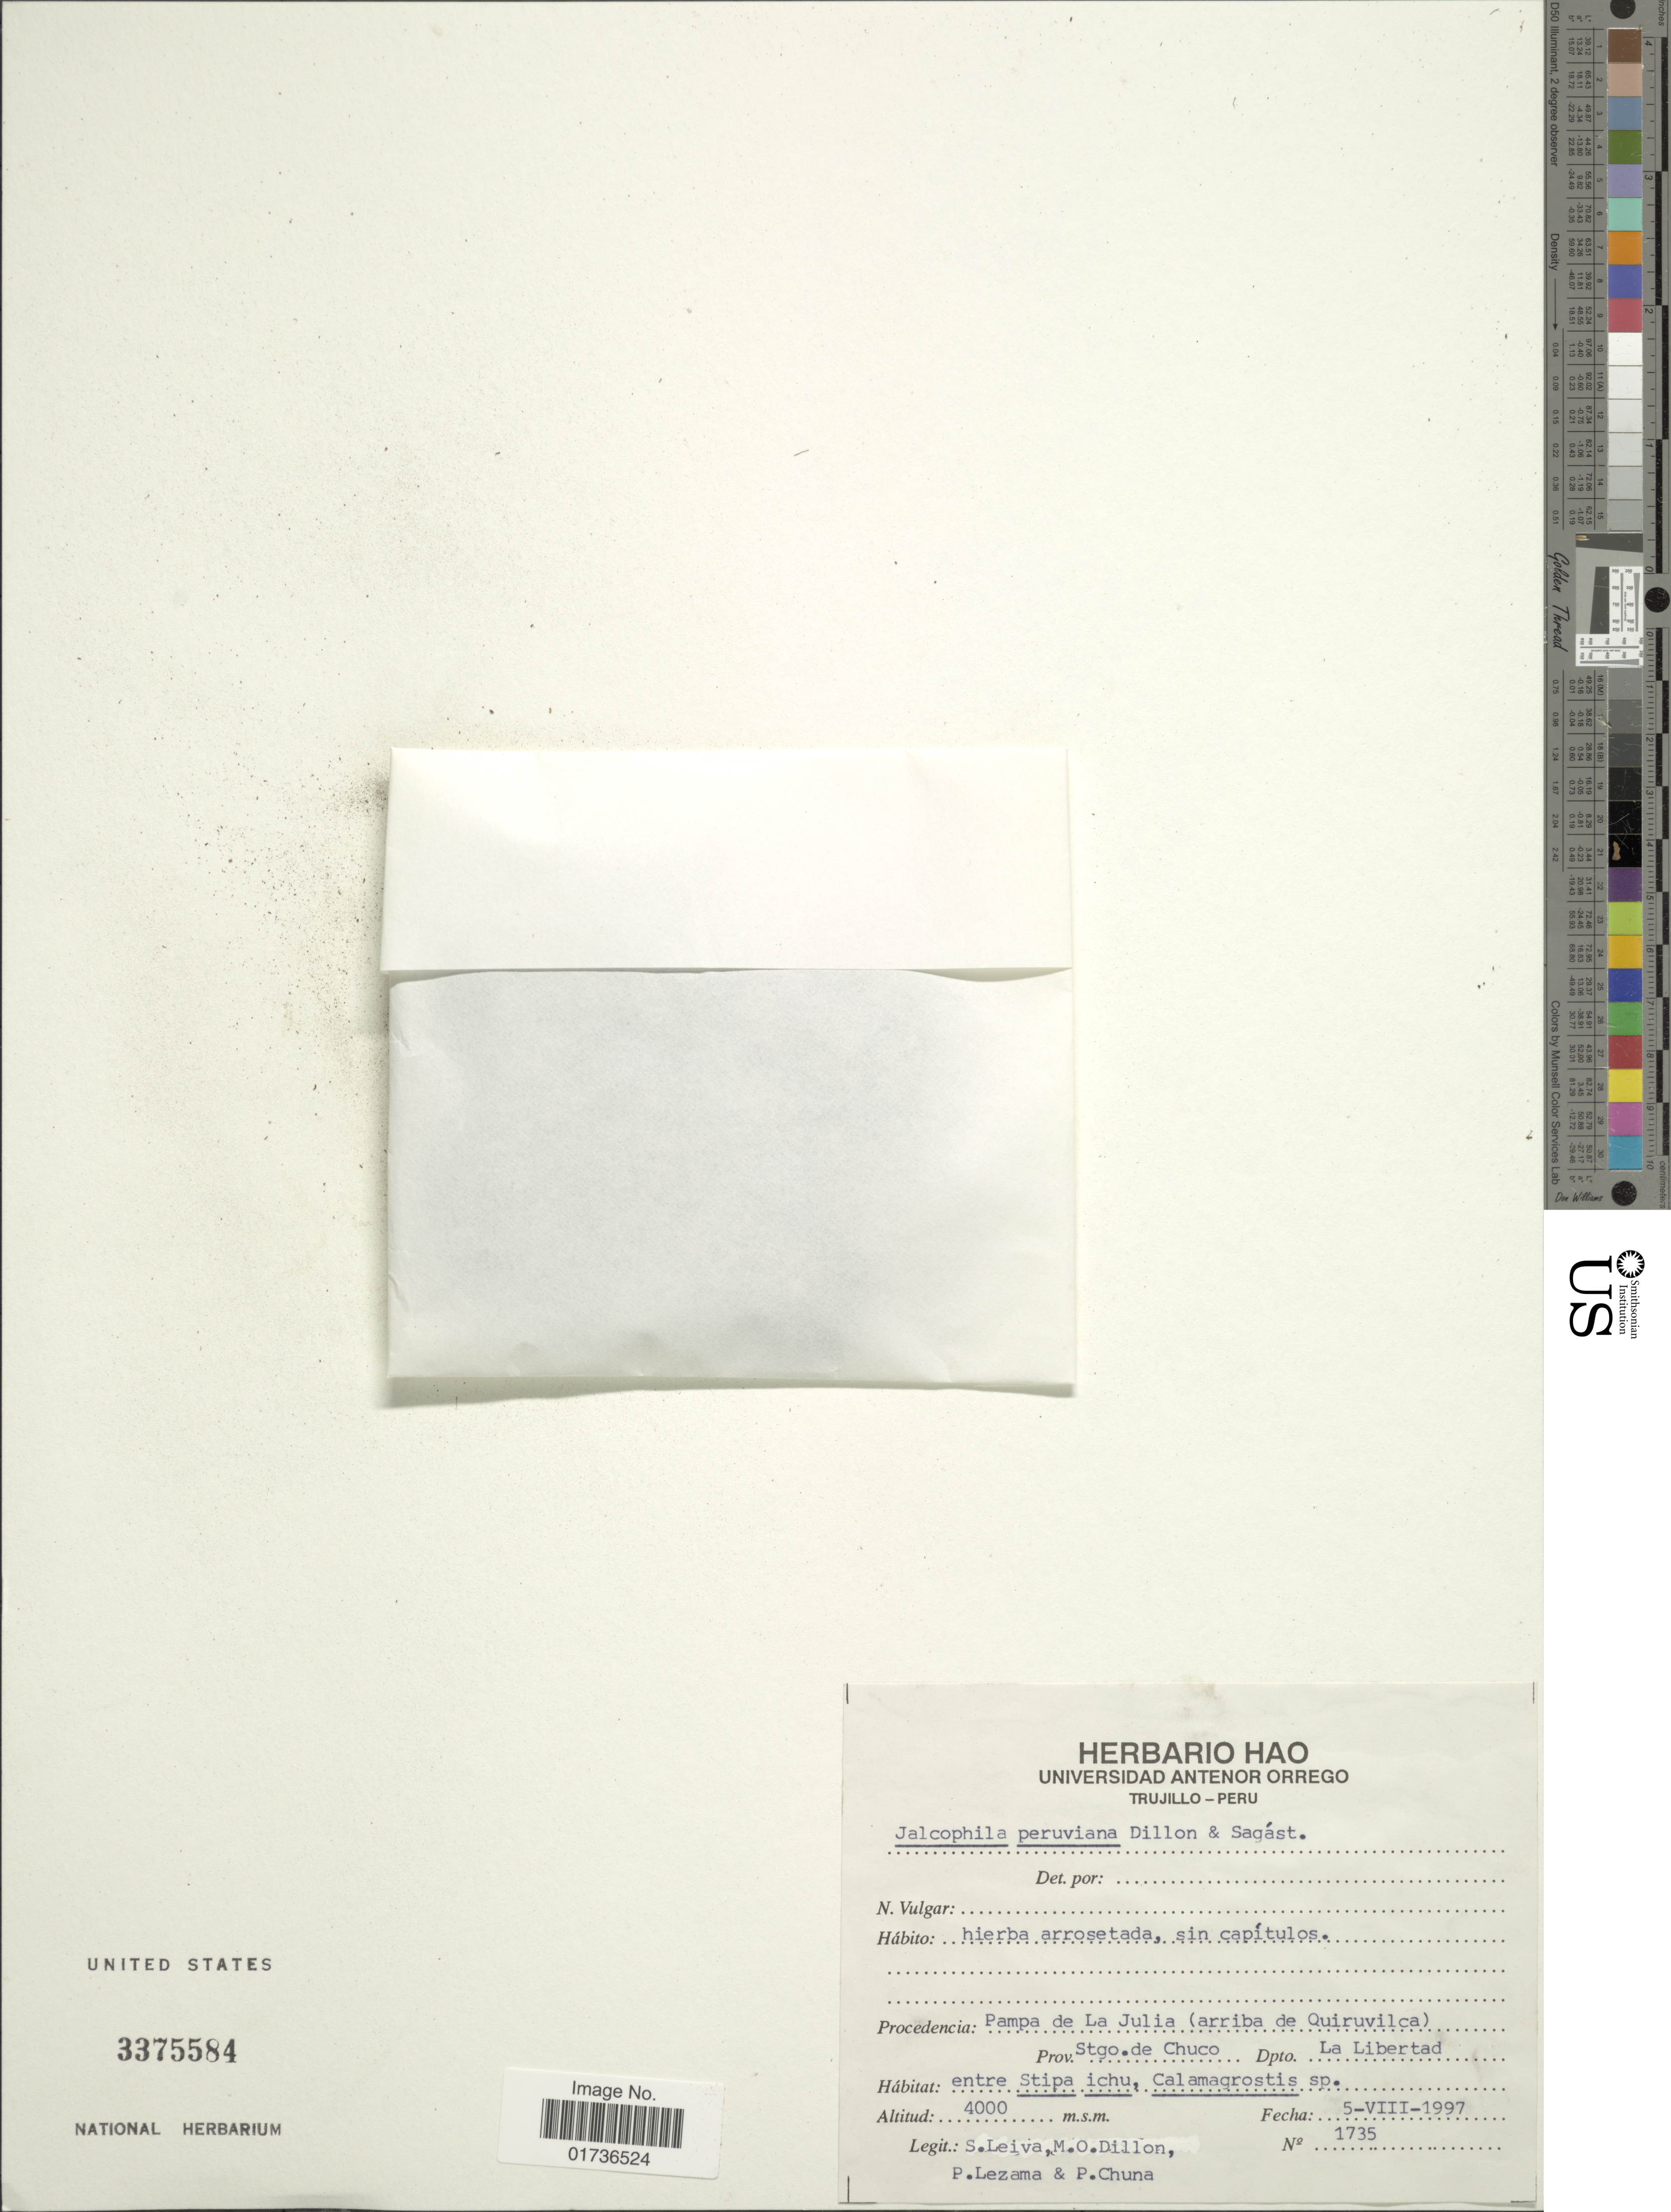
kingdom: Plantae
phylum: Tracheophyta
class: Magnoliopsida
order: Asterales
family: Asteraceae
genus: Jalcophila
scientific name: Jalcophila peruviana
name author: M.O. Dillon & Sagást.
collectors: S. Leiva, M. O. Dillon, P. Lezama & P. Chuna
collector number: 1735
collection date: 1997-08-05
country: Peru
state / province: La Libertad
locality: Pampa de La Juli (arriba de Quiruvilca) Prov. Stgo de Chuco, Dpto La Libertad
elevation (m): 4000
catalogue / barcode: US 3375584